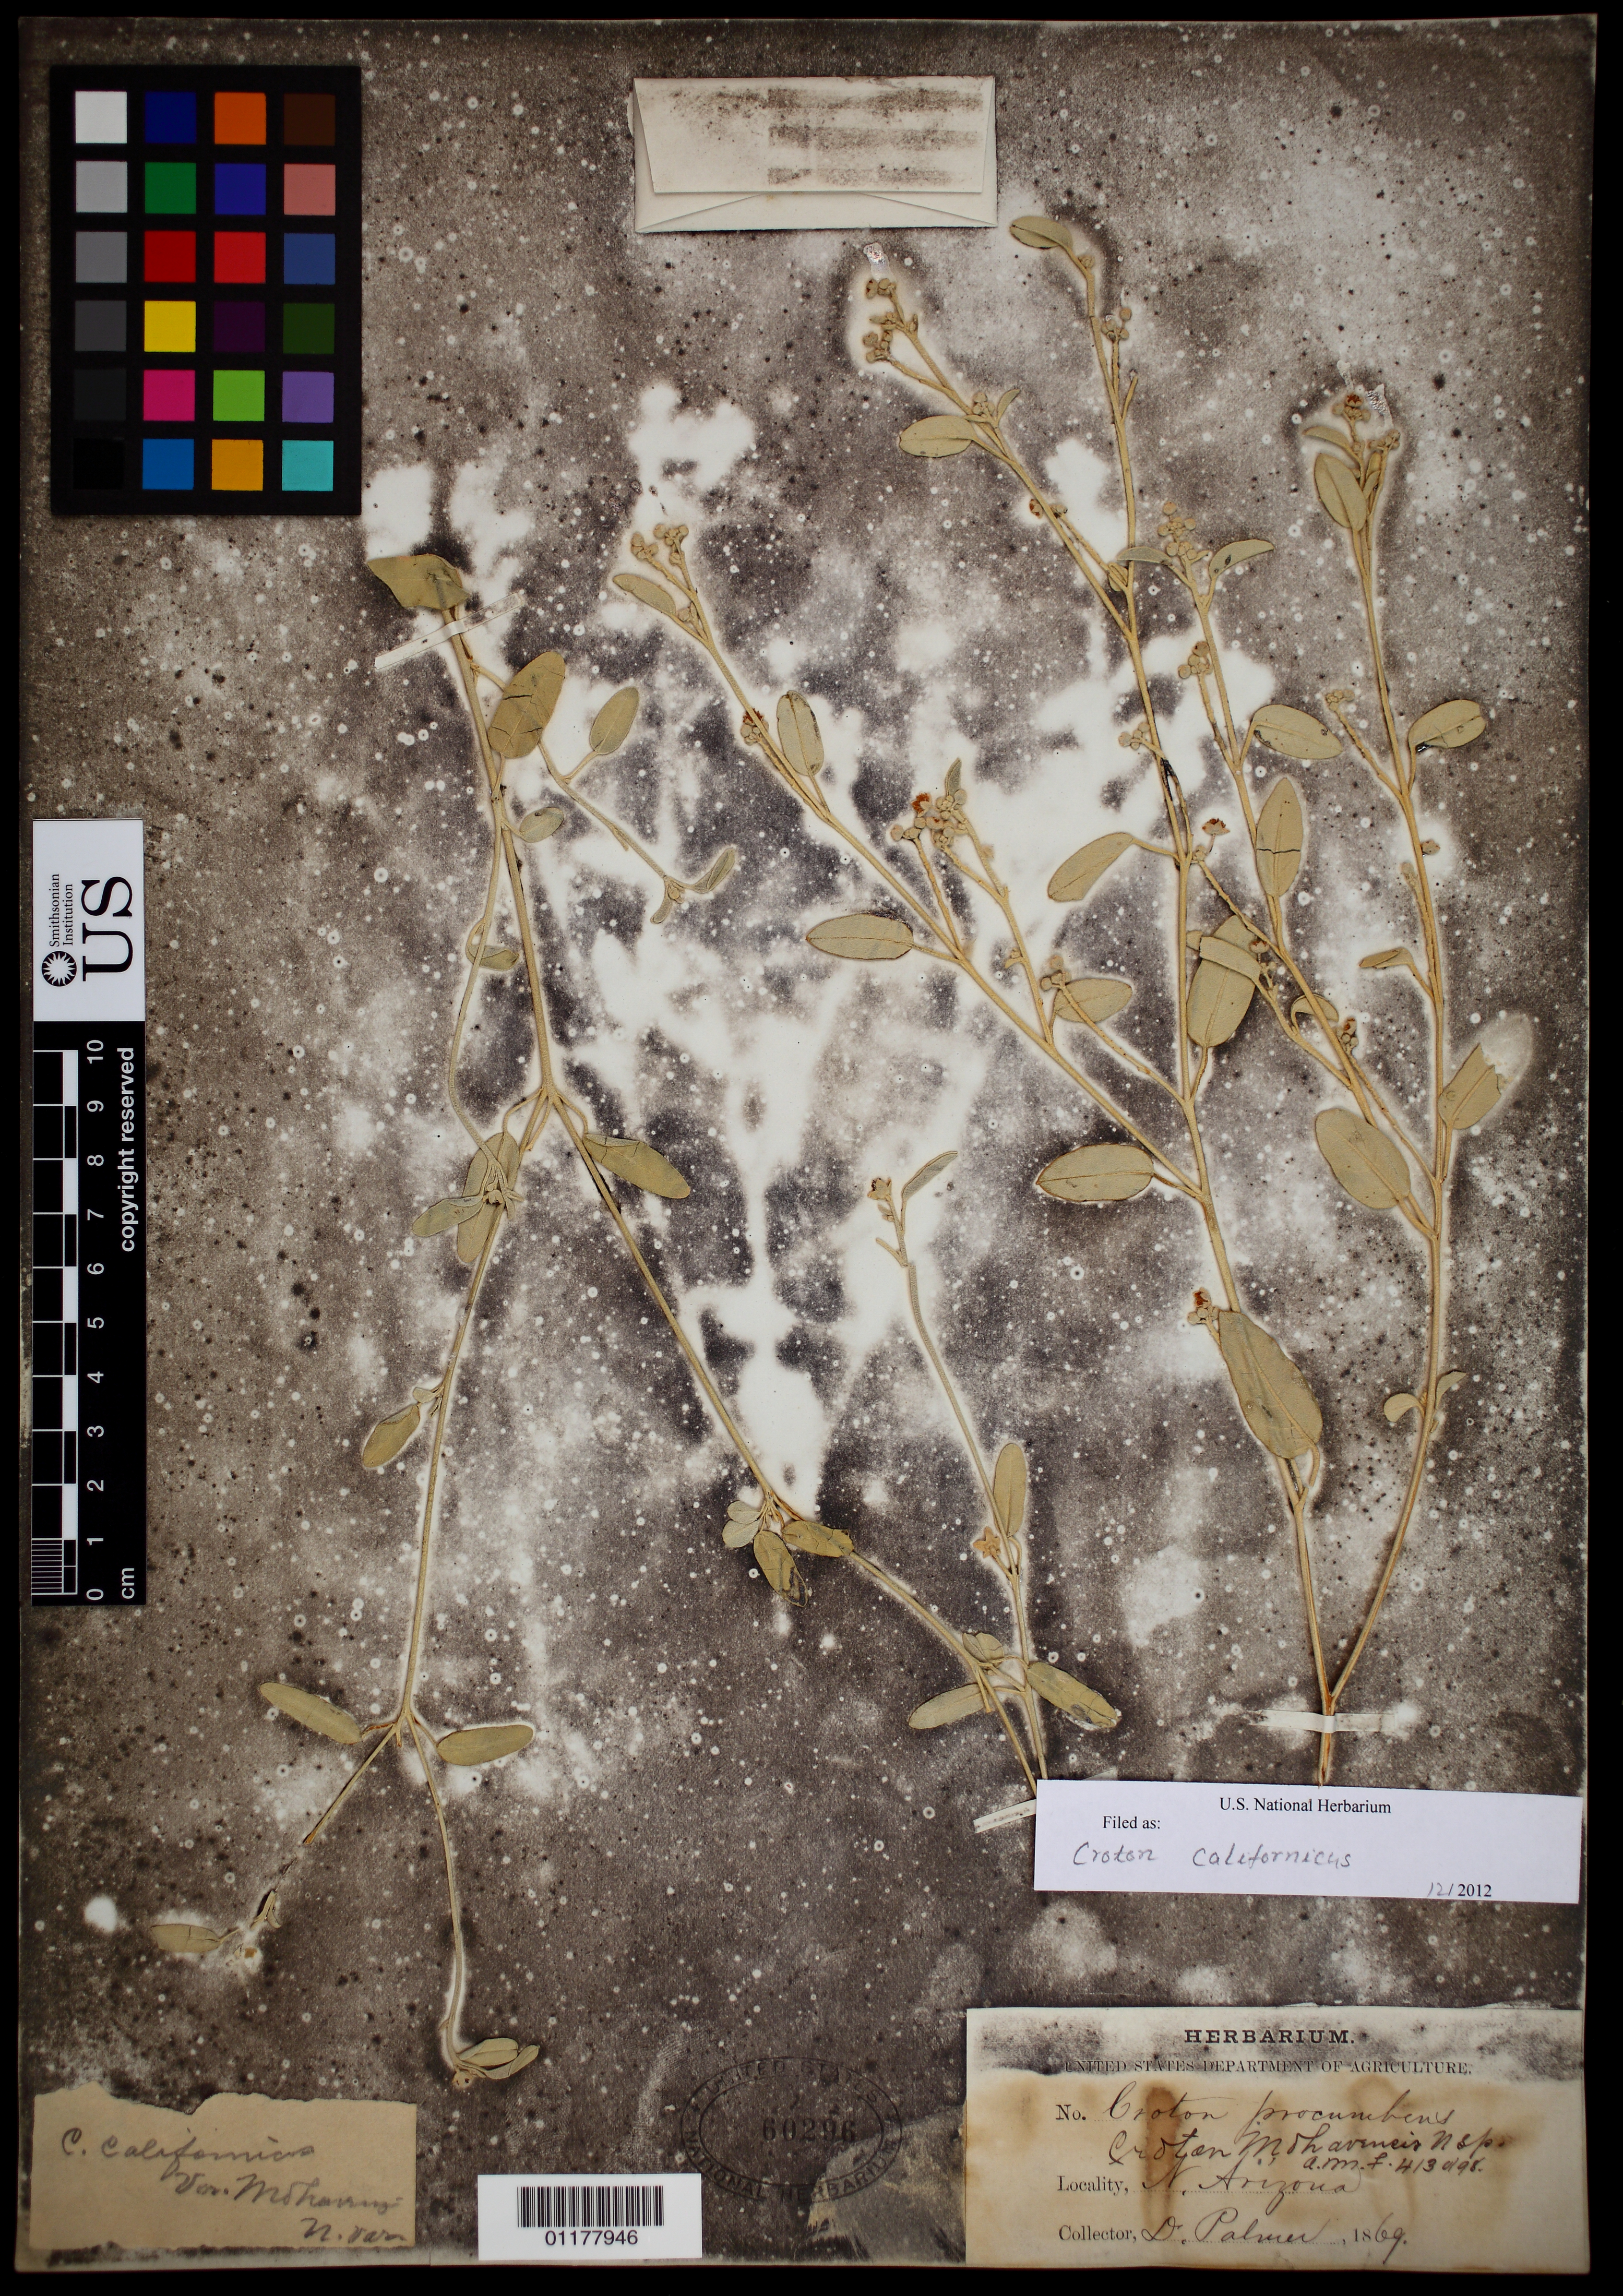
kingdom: Plantae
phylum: Tracheophyta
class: Magnoliopsida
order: Malpighiales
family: Euphorbiaceae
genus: Croton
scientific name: Croton californicus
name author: Müll. Arg.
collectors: E. Palmer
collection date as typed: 1869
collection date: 1869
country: United States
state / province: Arizona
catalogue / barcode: US 60296